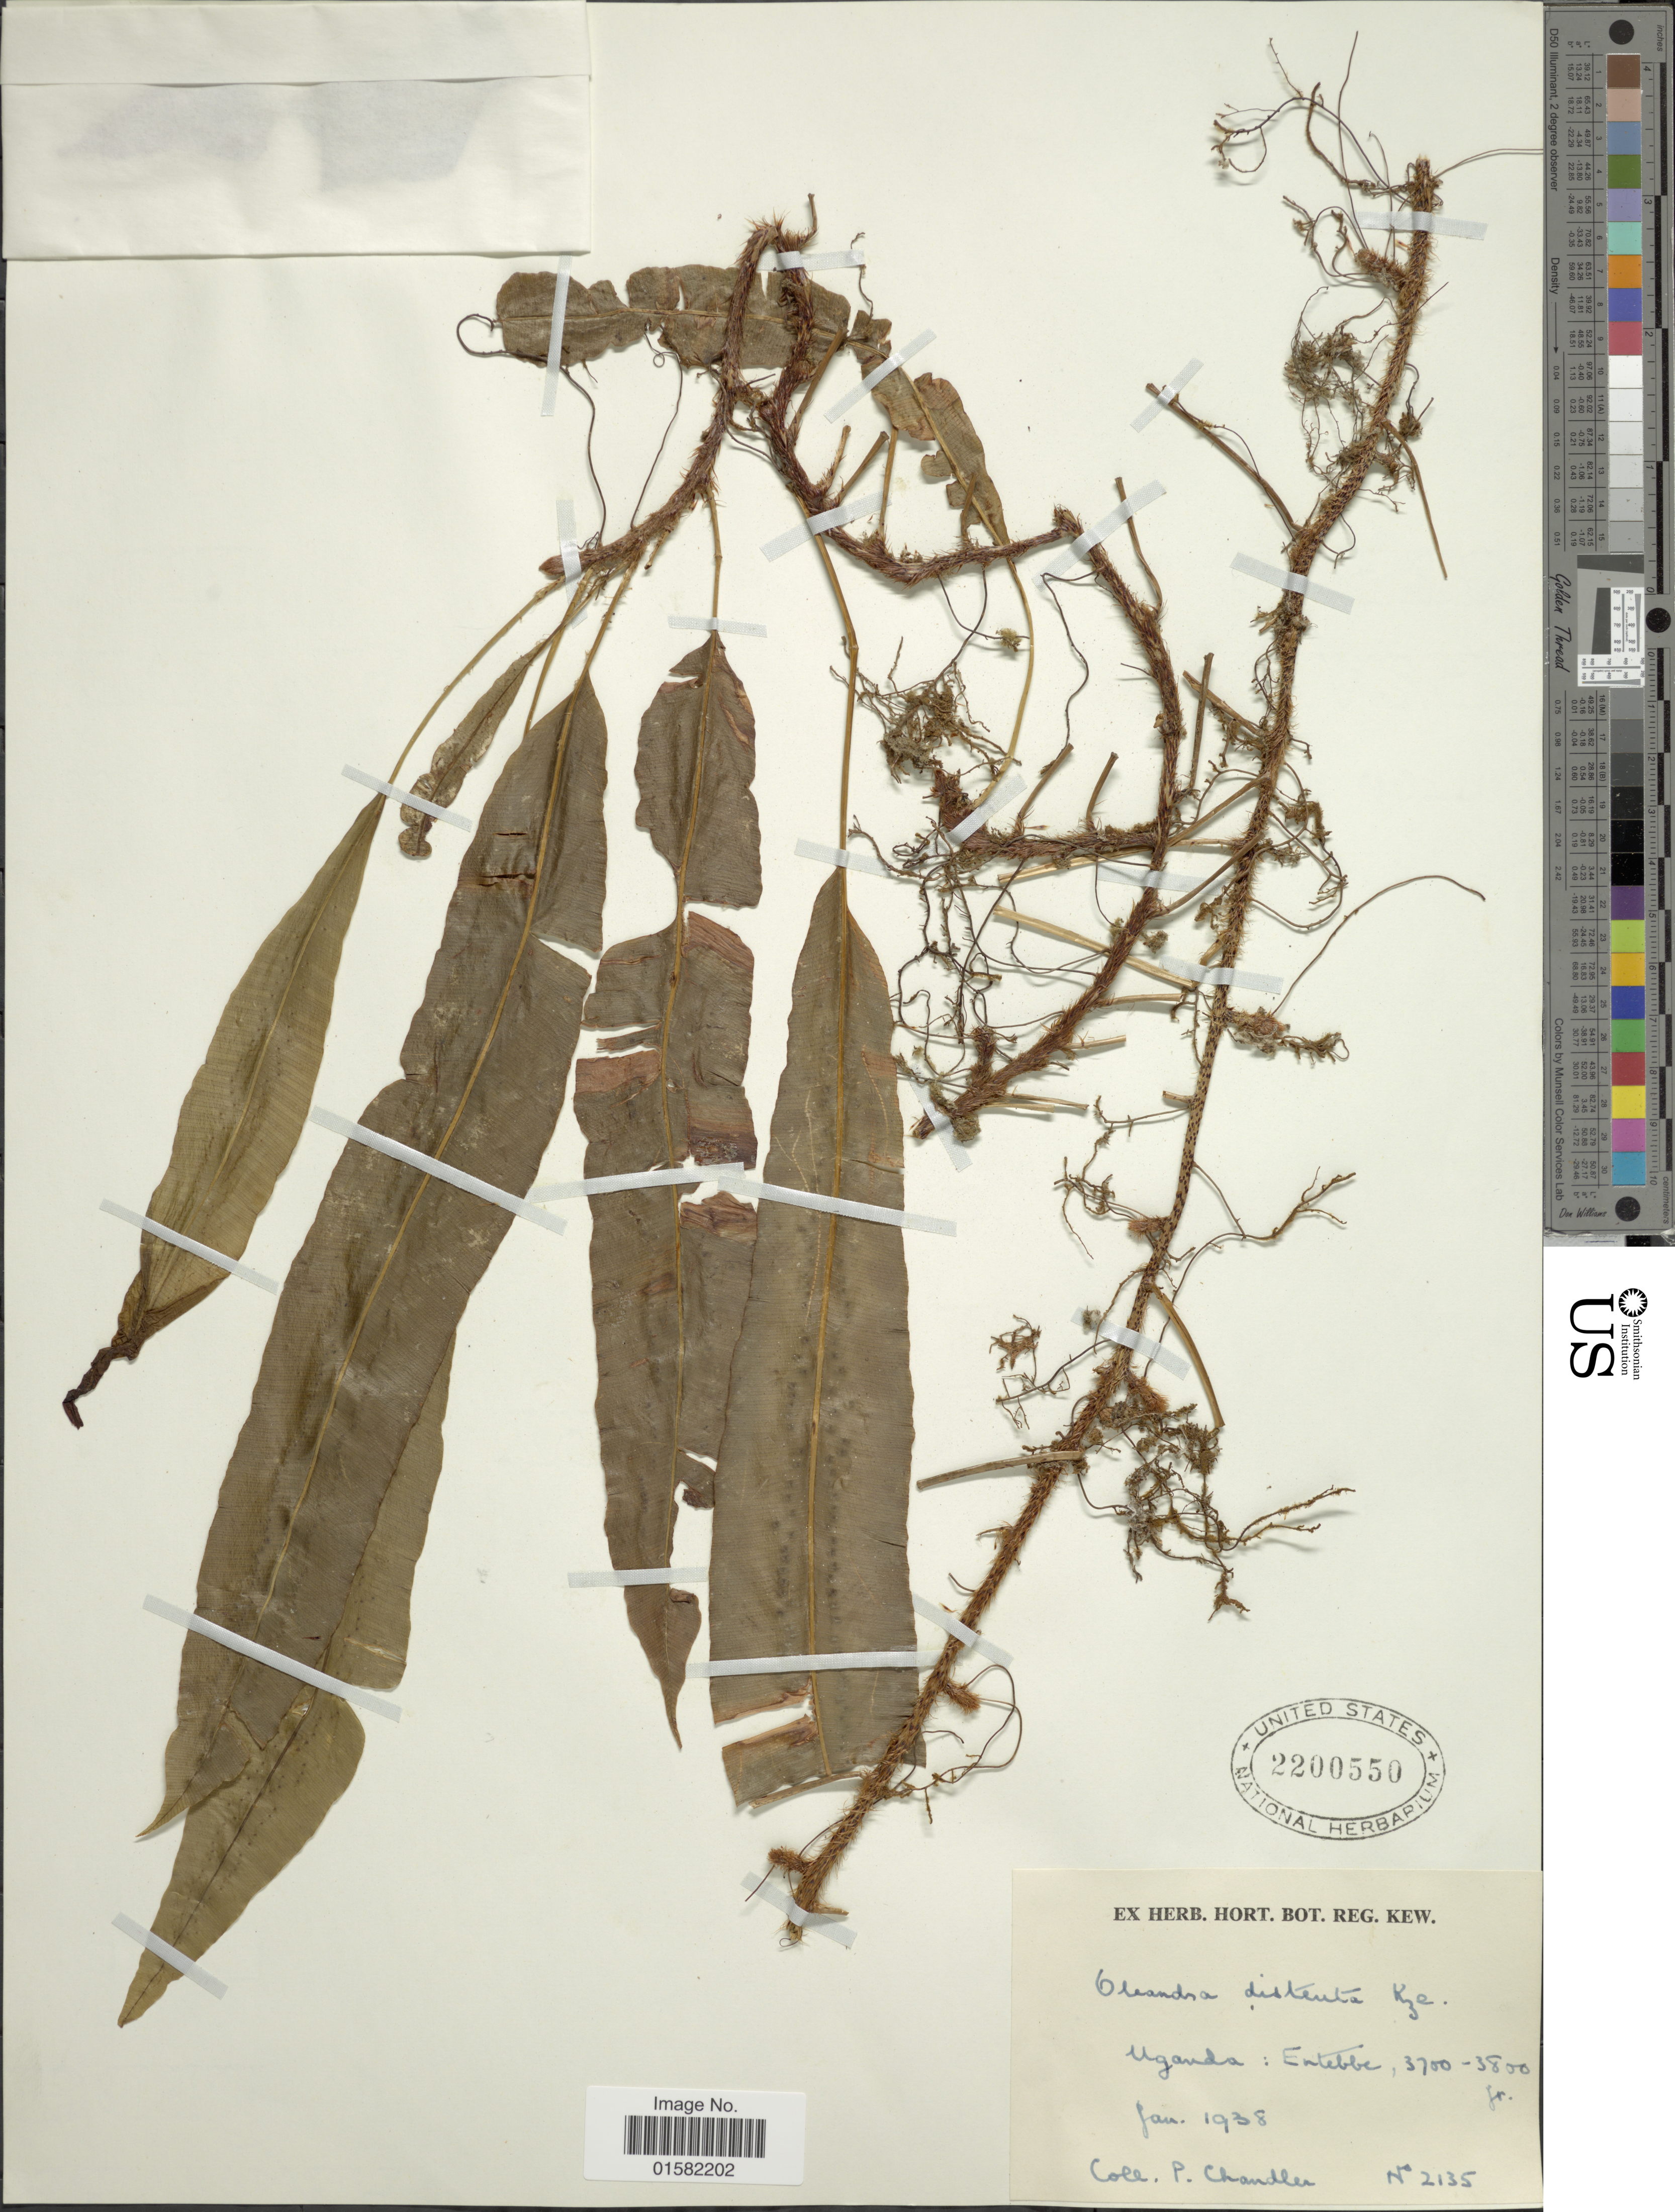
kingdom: Plantae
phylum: Tracheophyta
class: Polypodiopsida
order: Polypodiales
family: Oleandraceae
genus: Oleandra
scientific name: Oleandra articulata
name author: (Sw.) C. Presl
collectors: P. Chandler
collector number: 2135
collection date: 1938-01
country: Uganda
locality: Entebbe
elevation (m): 1128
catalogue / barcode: US 2200550